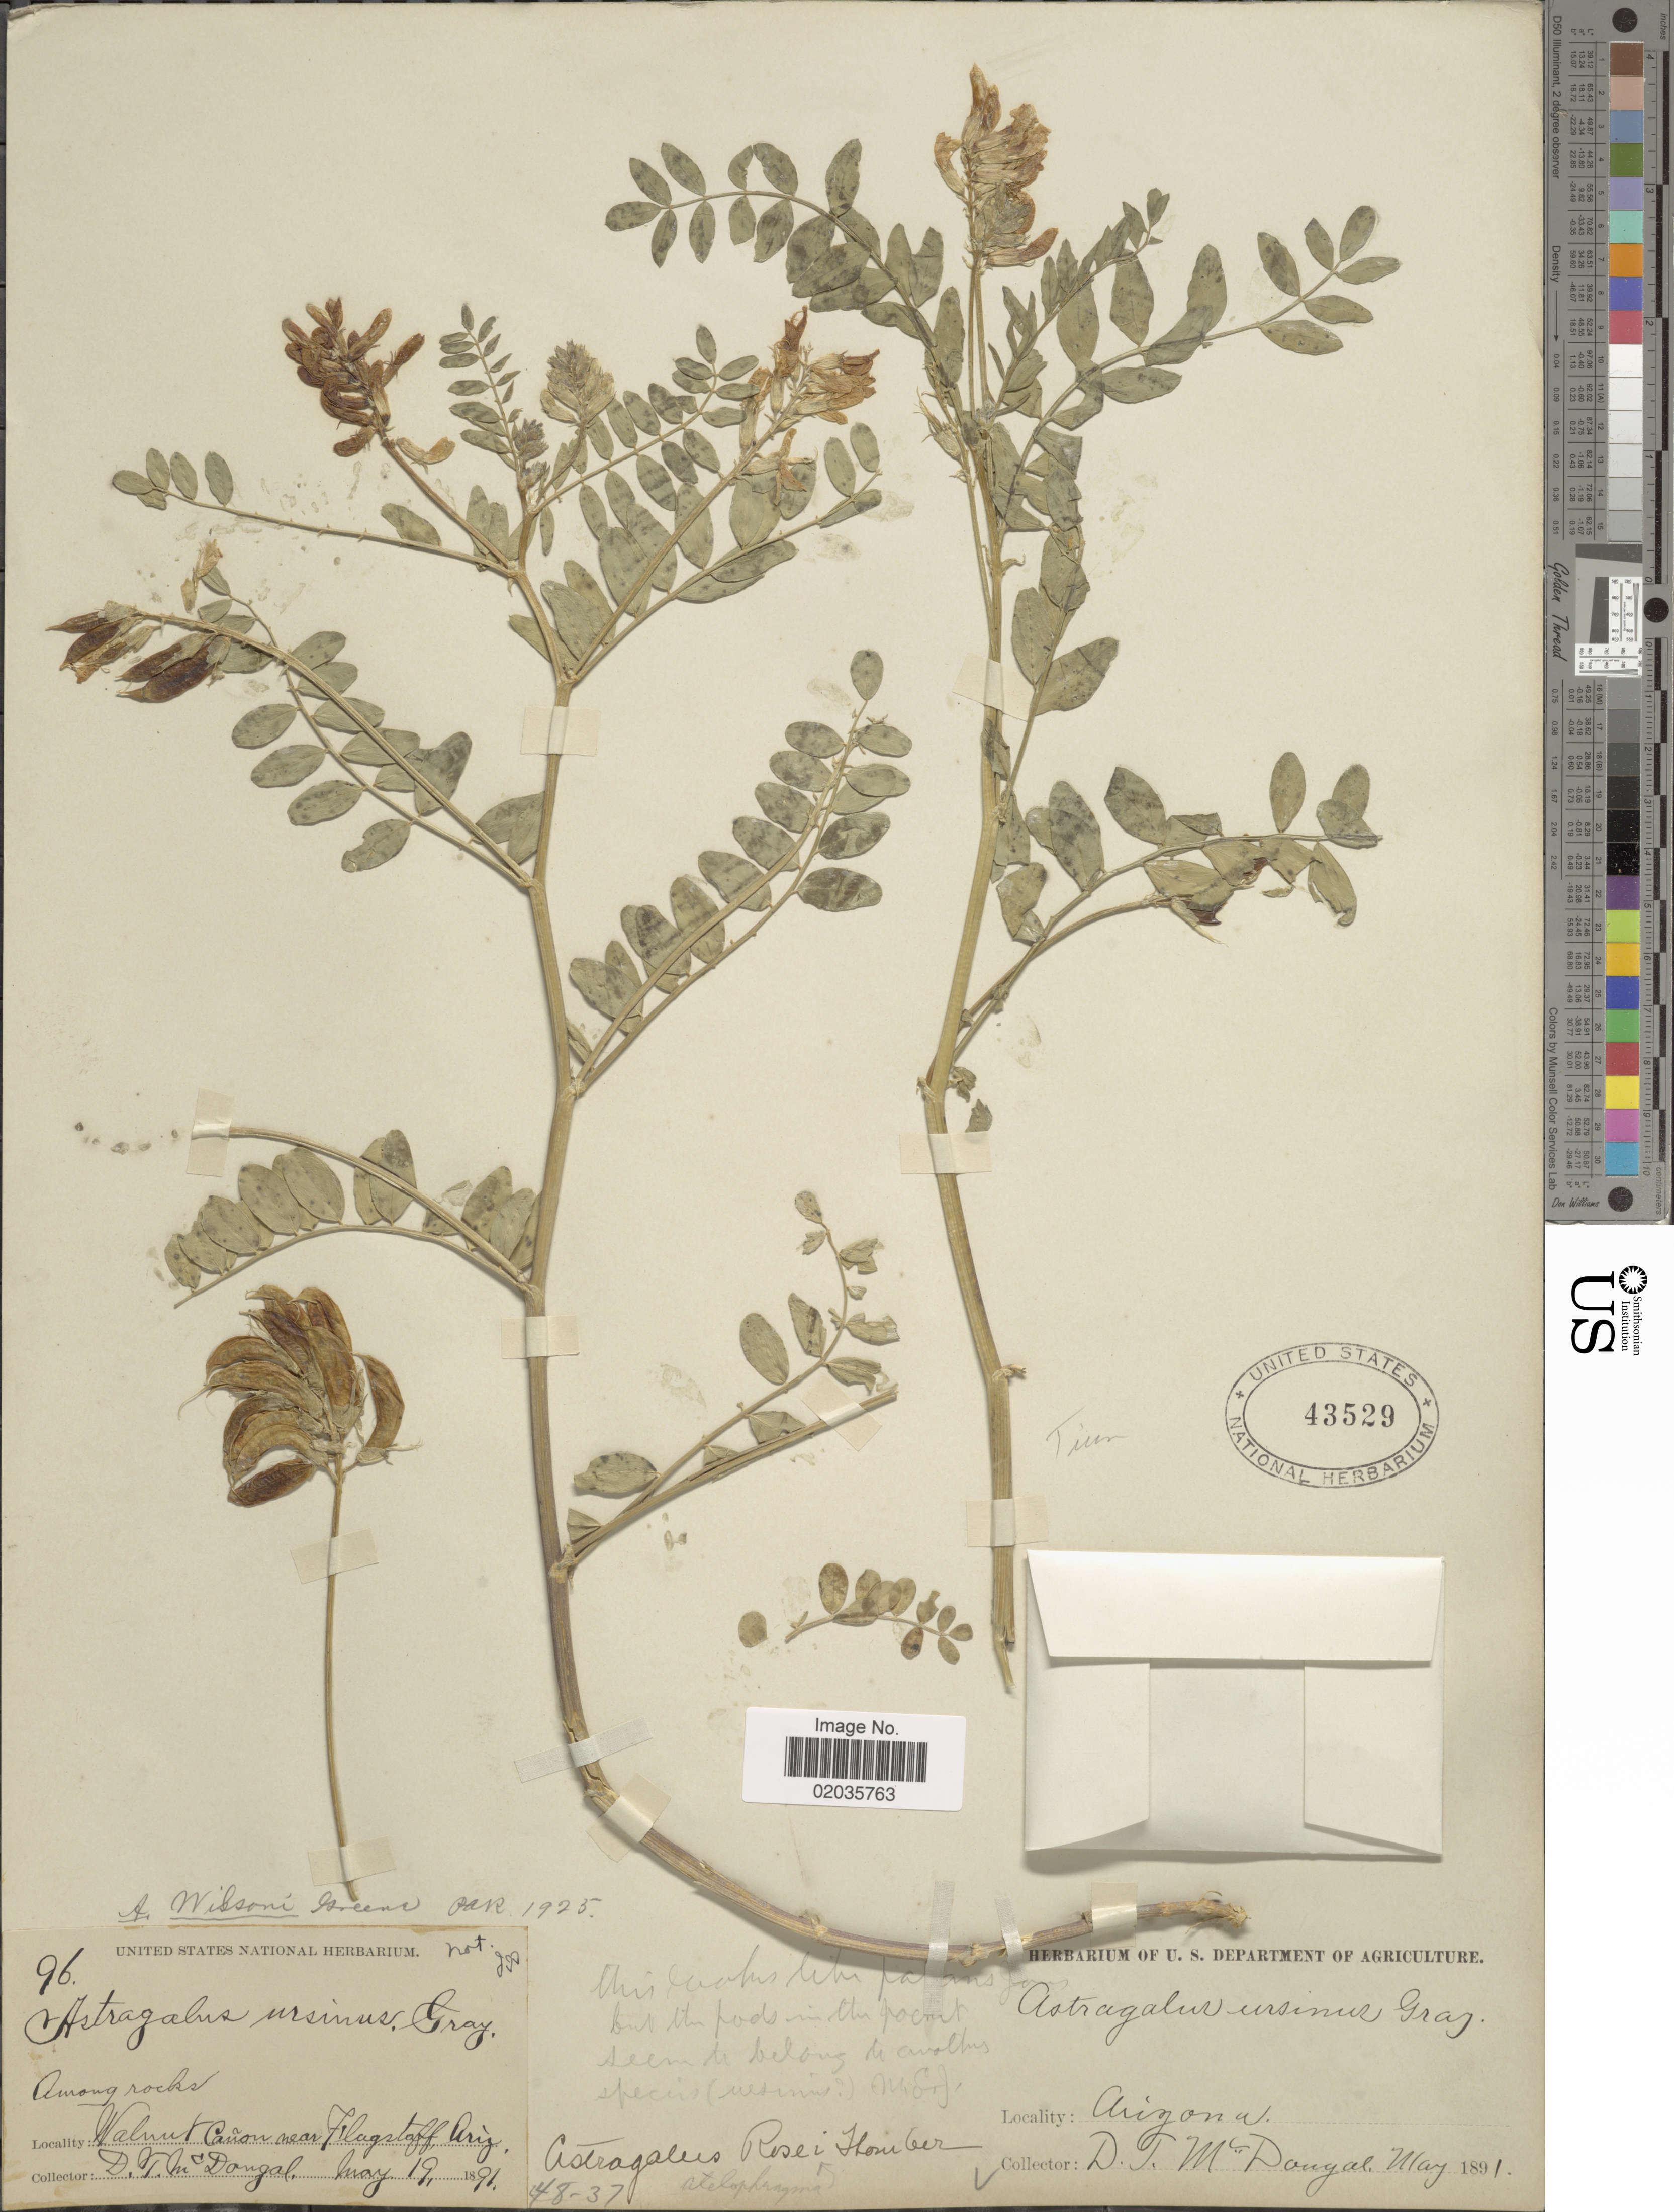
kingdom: Plantae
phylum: Tracheophyta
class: Magnoliopsida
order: Fabales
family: Fabaceae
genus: Astragalus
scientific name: Astragalus wilsonii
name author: Greene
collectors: D. McDougal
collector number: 96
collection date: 1891-05-19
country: United States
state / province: Arizona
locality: Walnut Canon near Flagstaff, among rocks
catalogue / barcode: US 43529